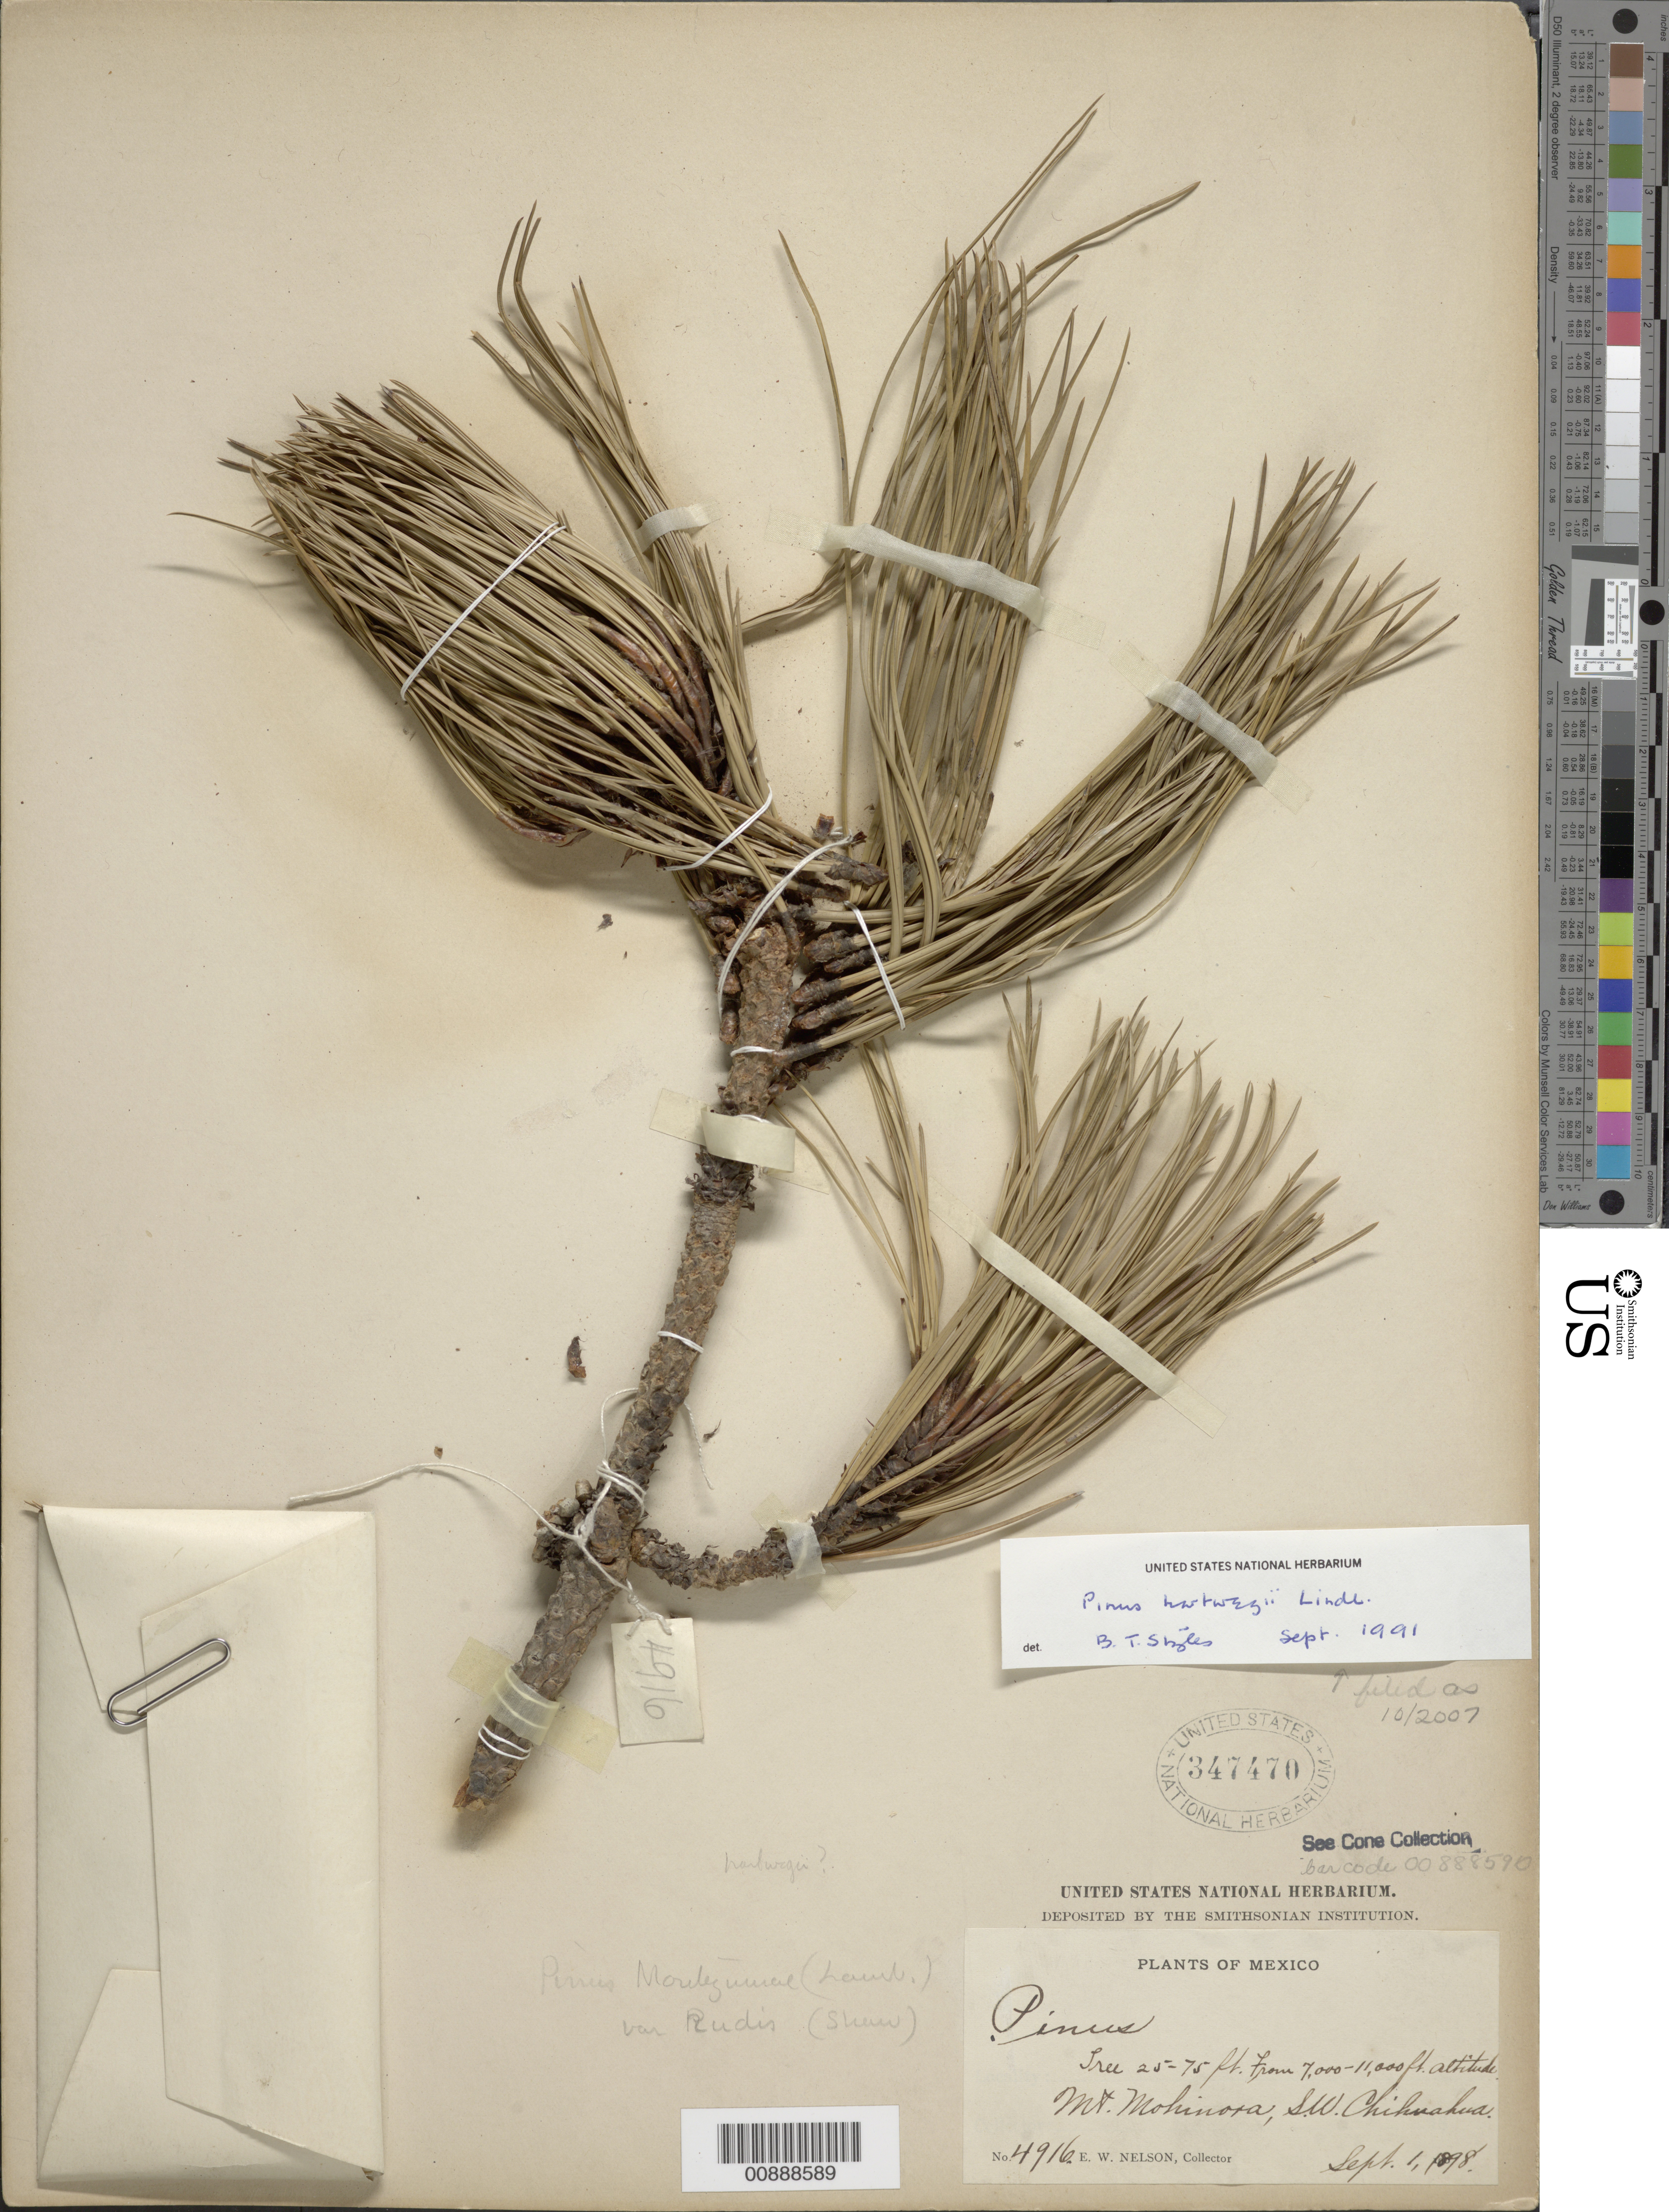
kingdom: Plantae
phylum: Tracheophyta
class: Pinopsida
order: Pinales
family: Pinaceae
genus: Pinus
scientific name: Pinus hartwegii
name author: Lindl.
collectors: E. W. Nelson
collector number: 4916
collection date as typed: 01 Sep 1898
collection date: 1898-09-01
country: Mexico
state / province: Chihuahua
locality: Mt. Mohinora, SW Chihuahua.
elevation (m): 2134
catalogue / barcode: US 347470